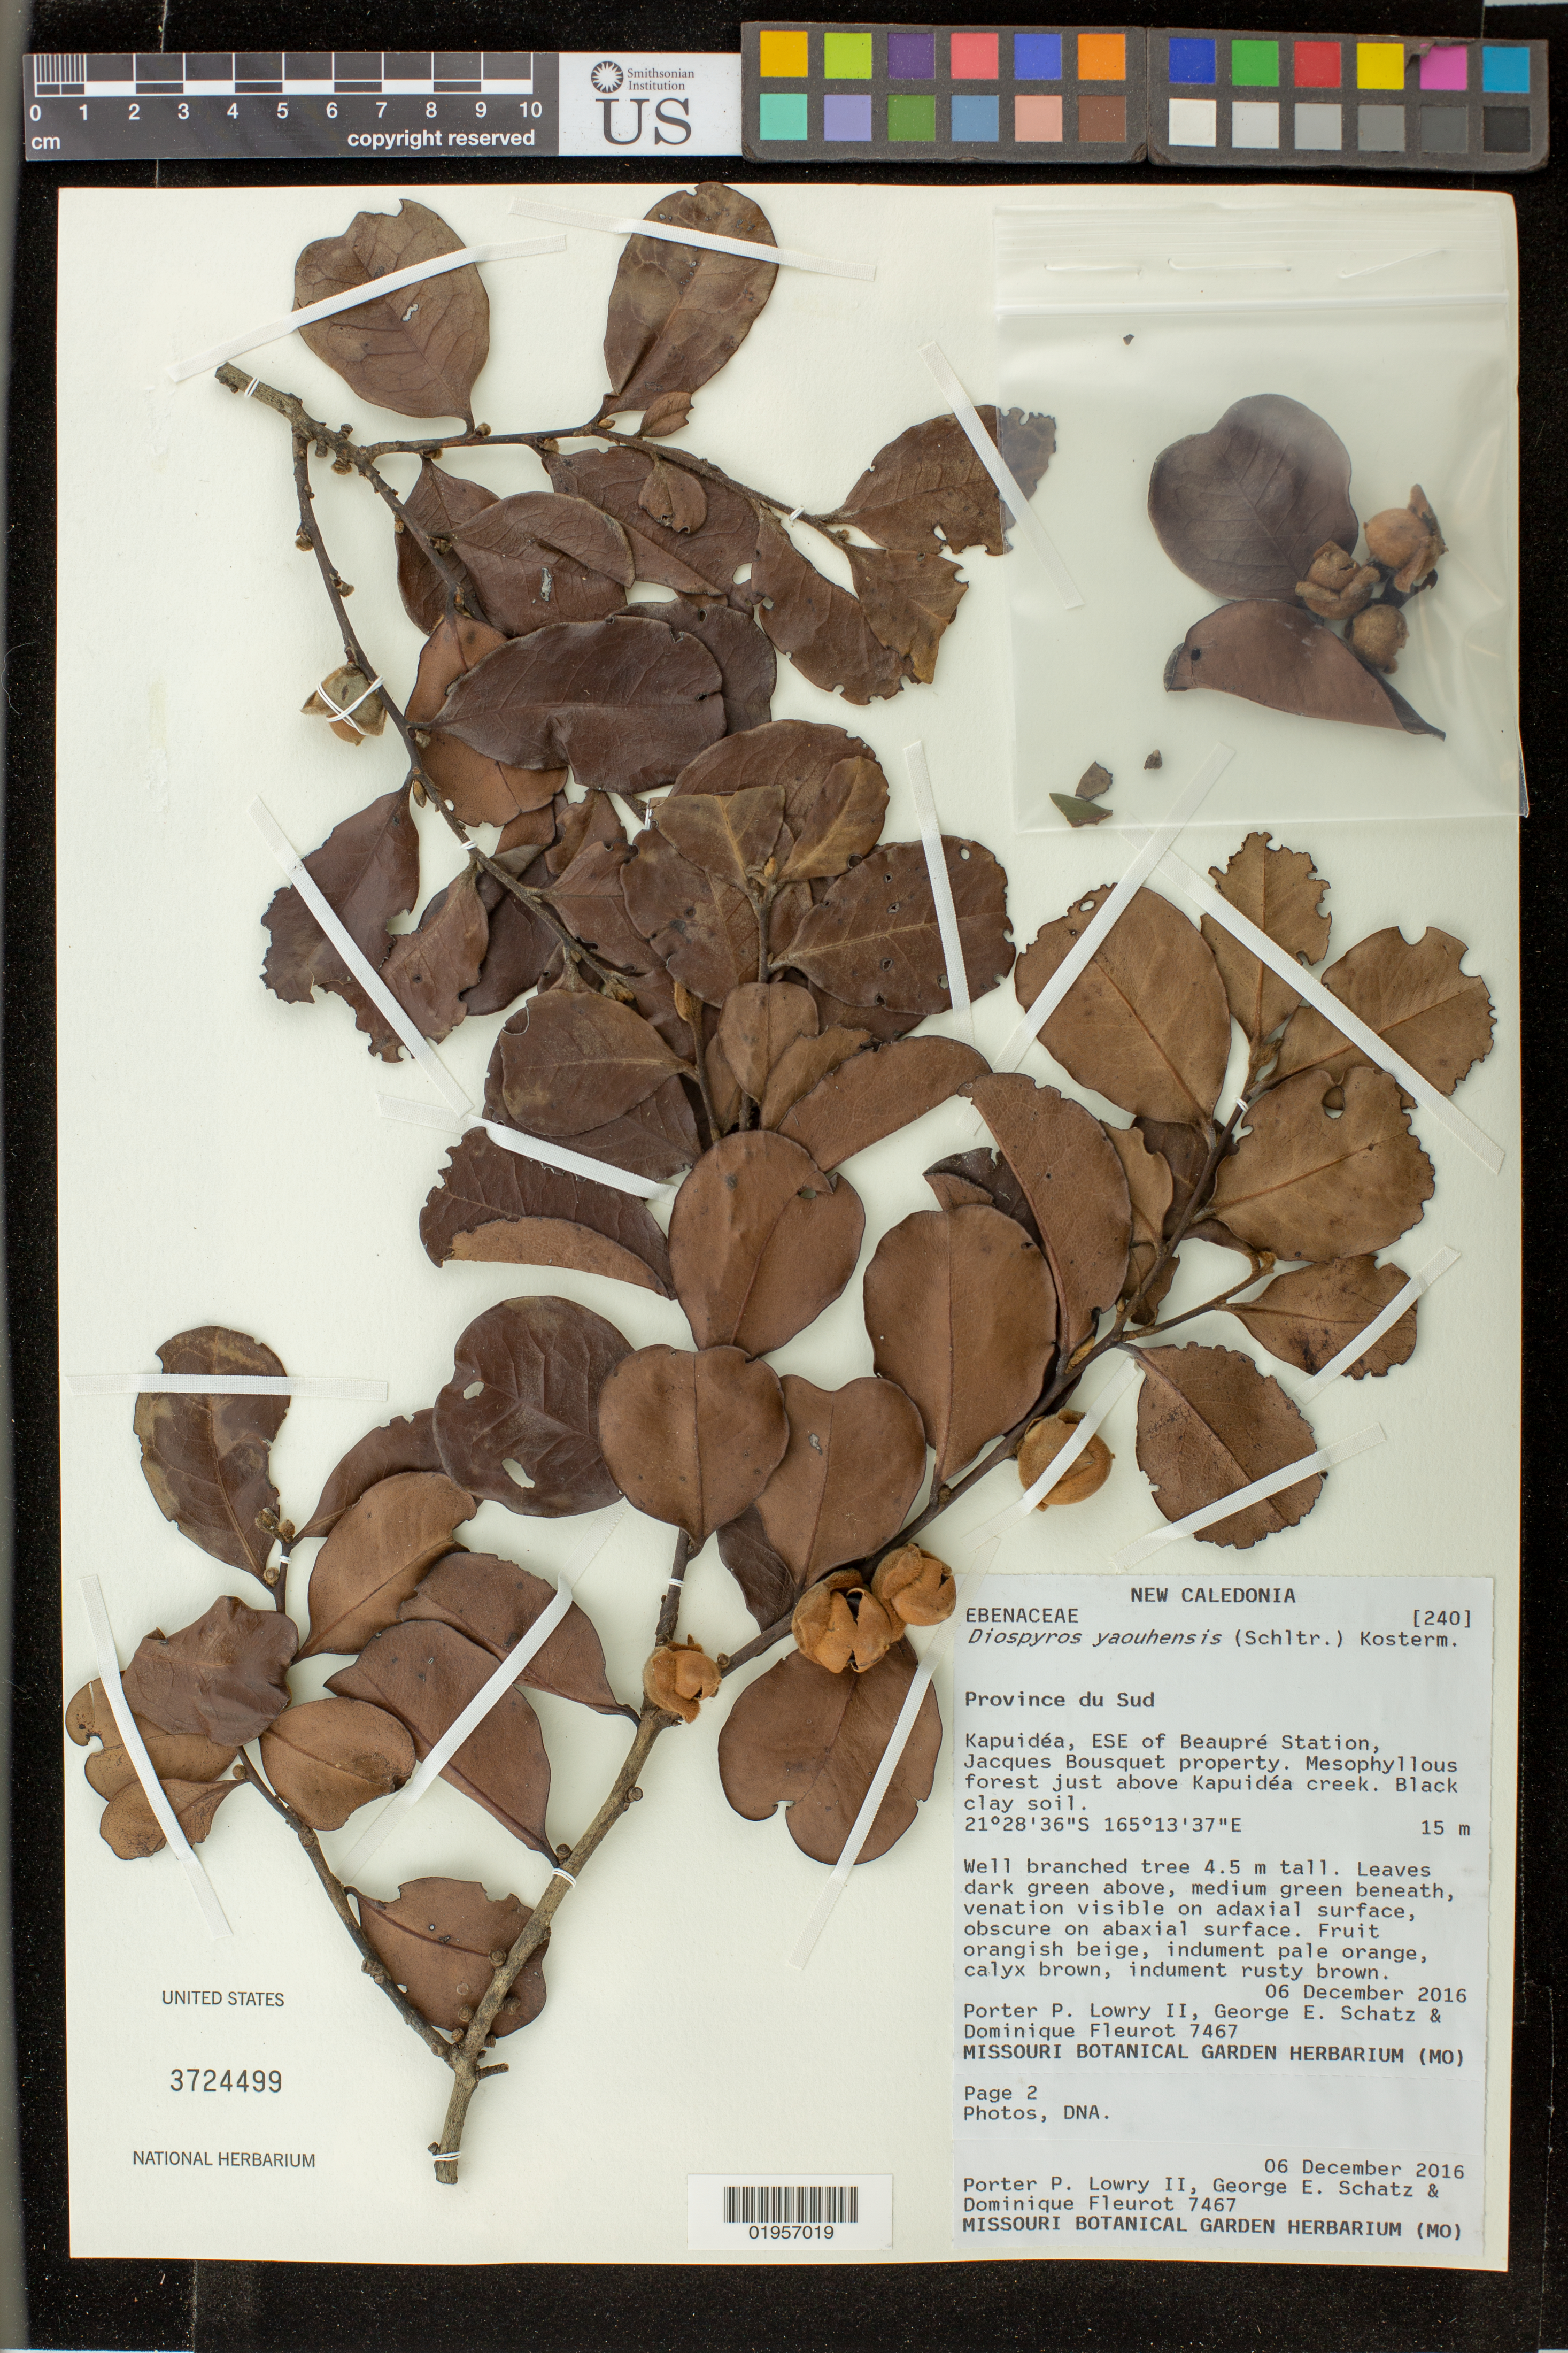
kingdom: Plantae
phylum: Tracheophyta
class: Magnoliopsida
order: Ericales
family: Ebenaceae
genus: Diospyros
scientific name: Diospyros yaouhensis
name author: (Schltr.) Kosterm.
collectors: P. Lowry, G. Schatz & Fleurot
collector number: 7467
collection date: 2016-12-06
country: New Caledonia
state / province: Sud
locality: Kapuidea, ESE of Beaupre Station, Jacques Bousquet property, near Kapuidea creek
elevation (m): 15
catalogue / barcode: US 3724499